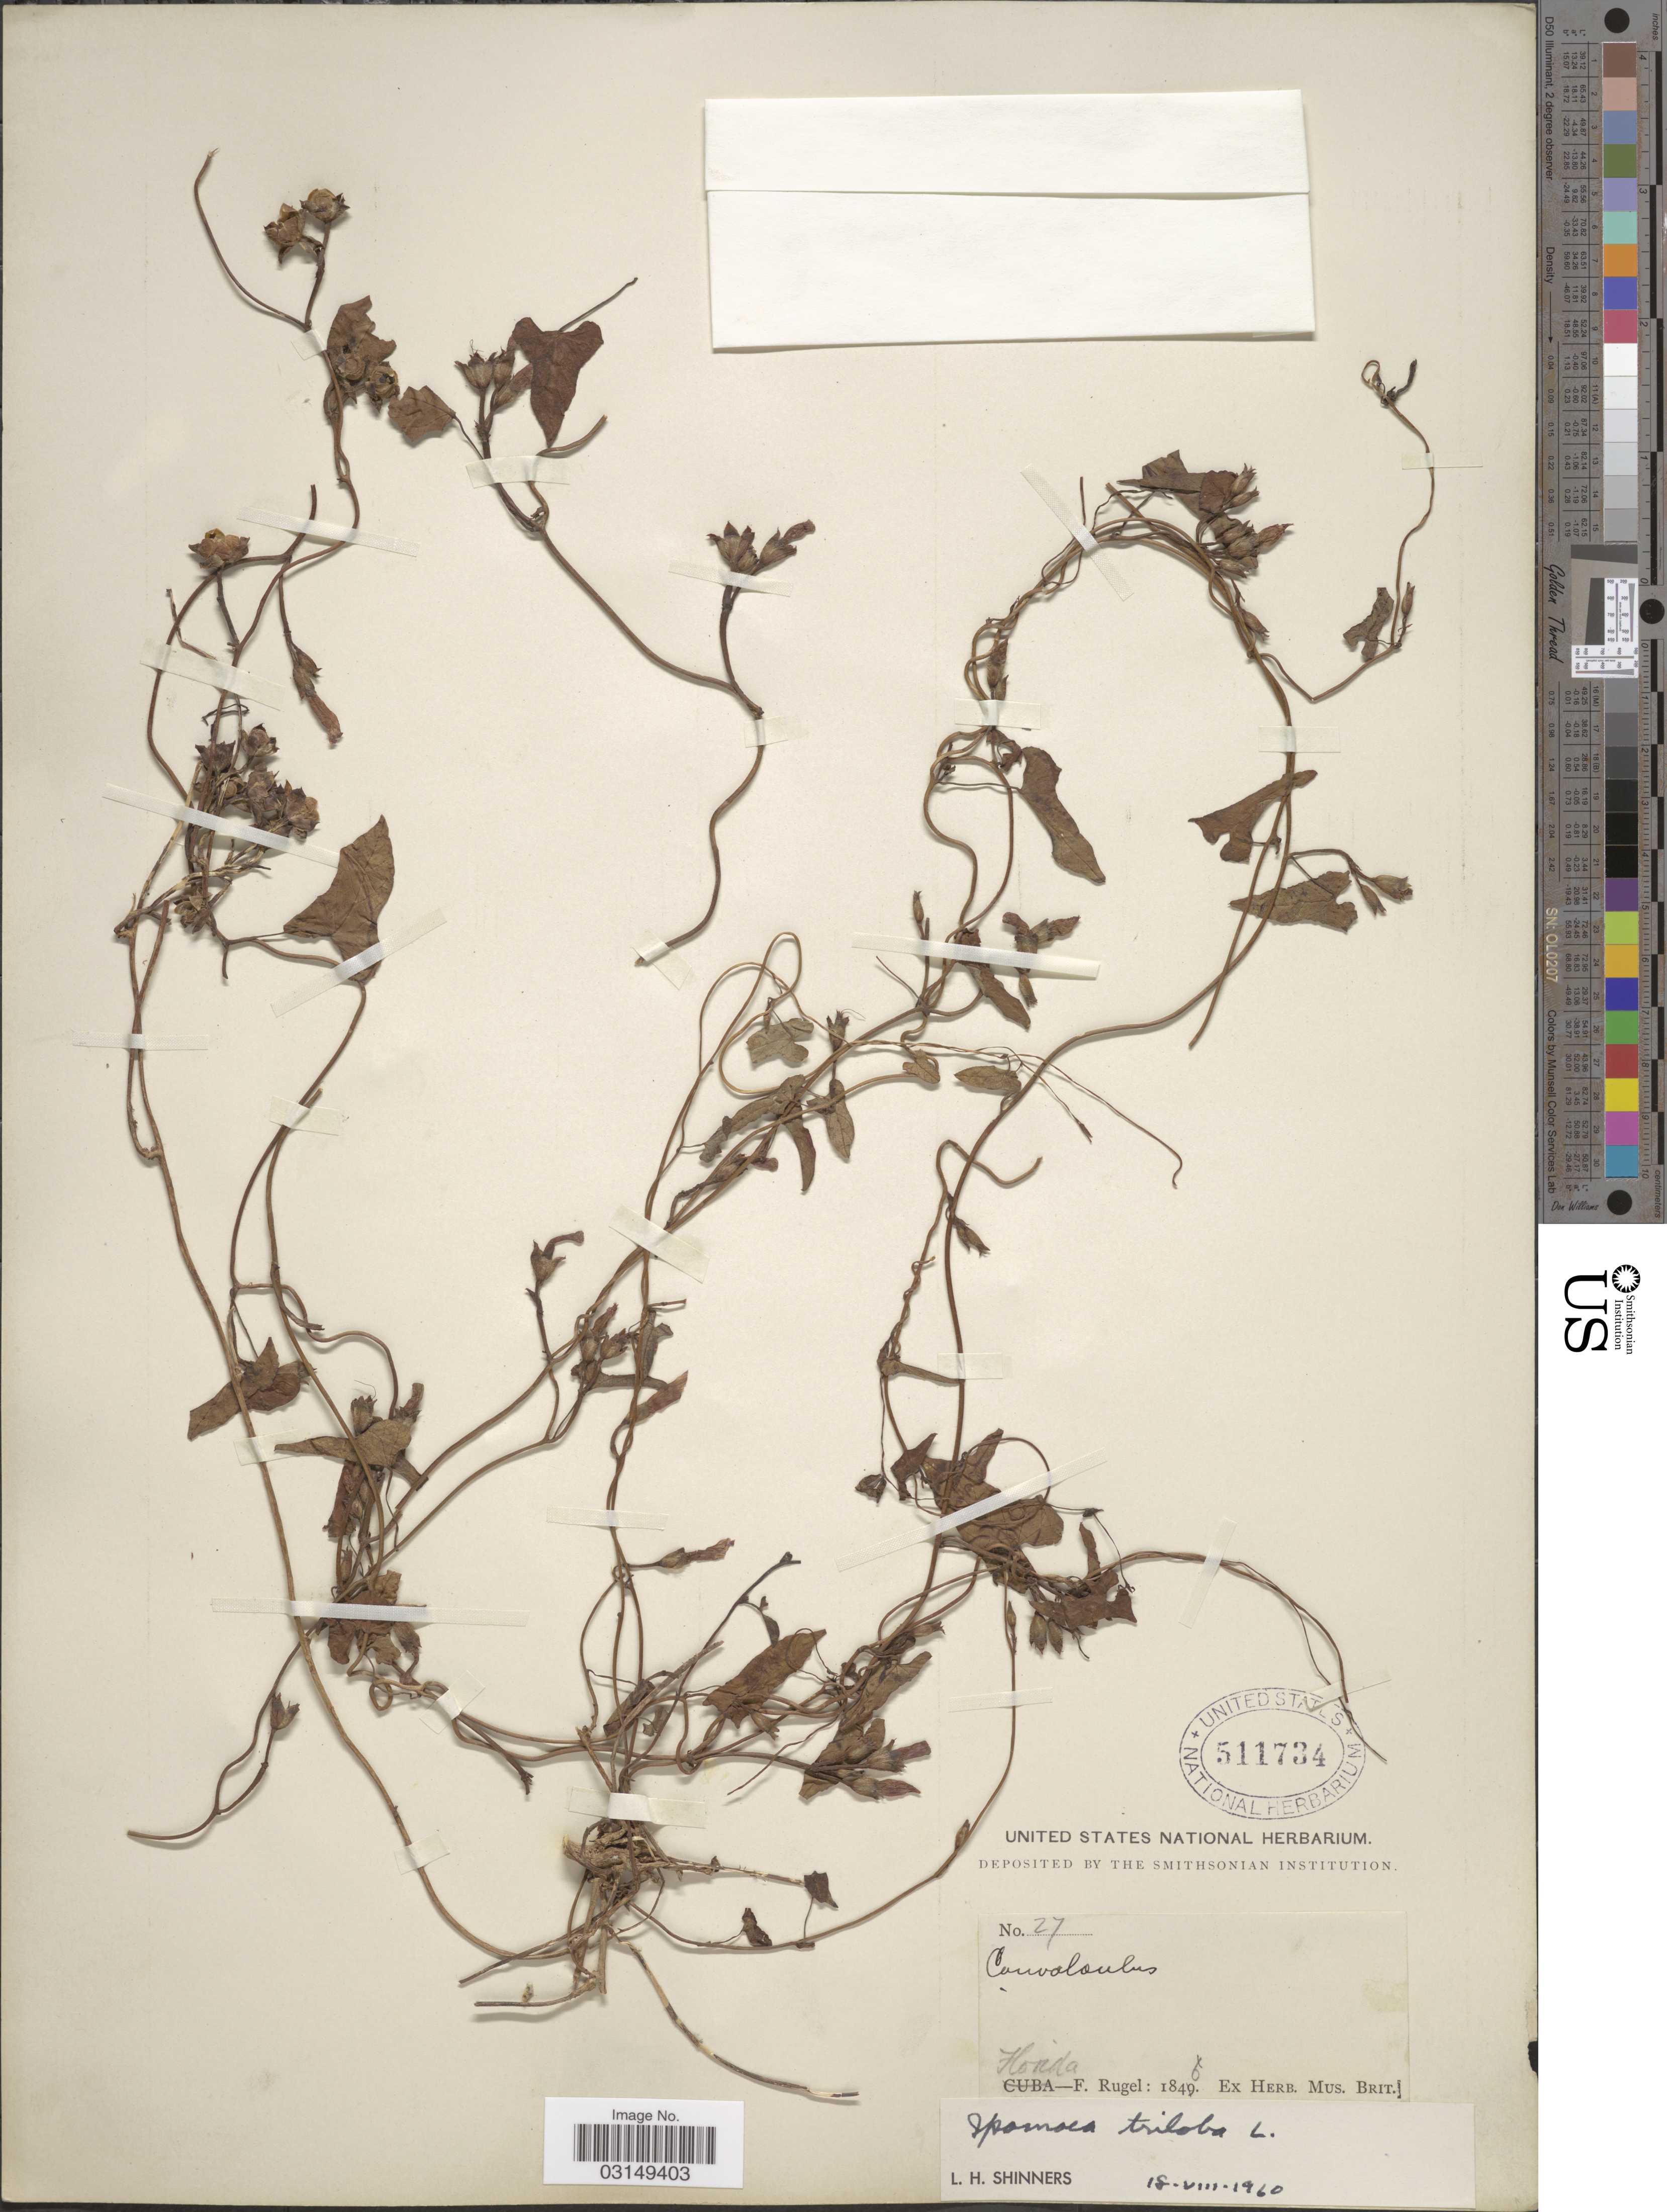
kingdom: Plantae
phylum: Tracheophyta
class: Magnoliopsida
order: Solanales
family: Convolvulaceae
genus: Ipomoea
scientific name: Ipomoea triloba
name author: L.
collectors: F. Rugel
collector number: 27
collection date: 1846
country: United States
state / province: Florida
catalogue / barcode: US 511734